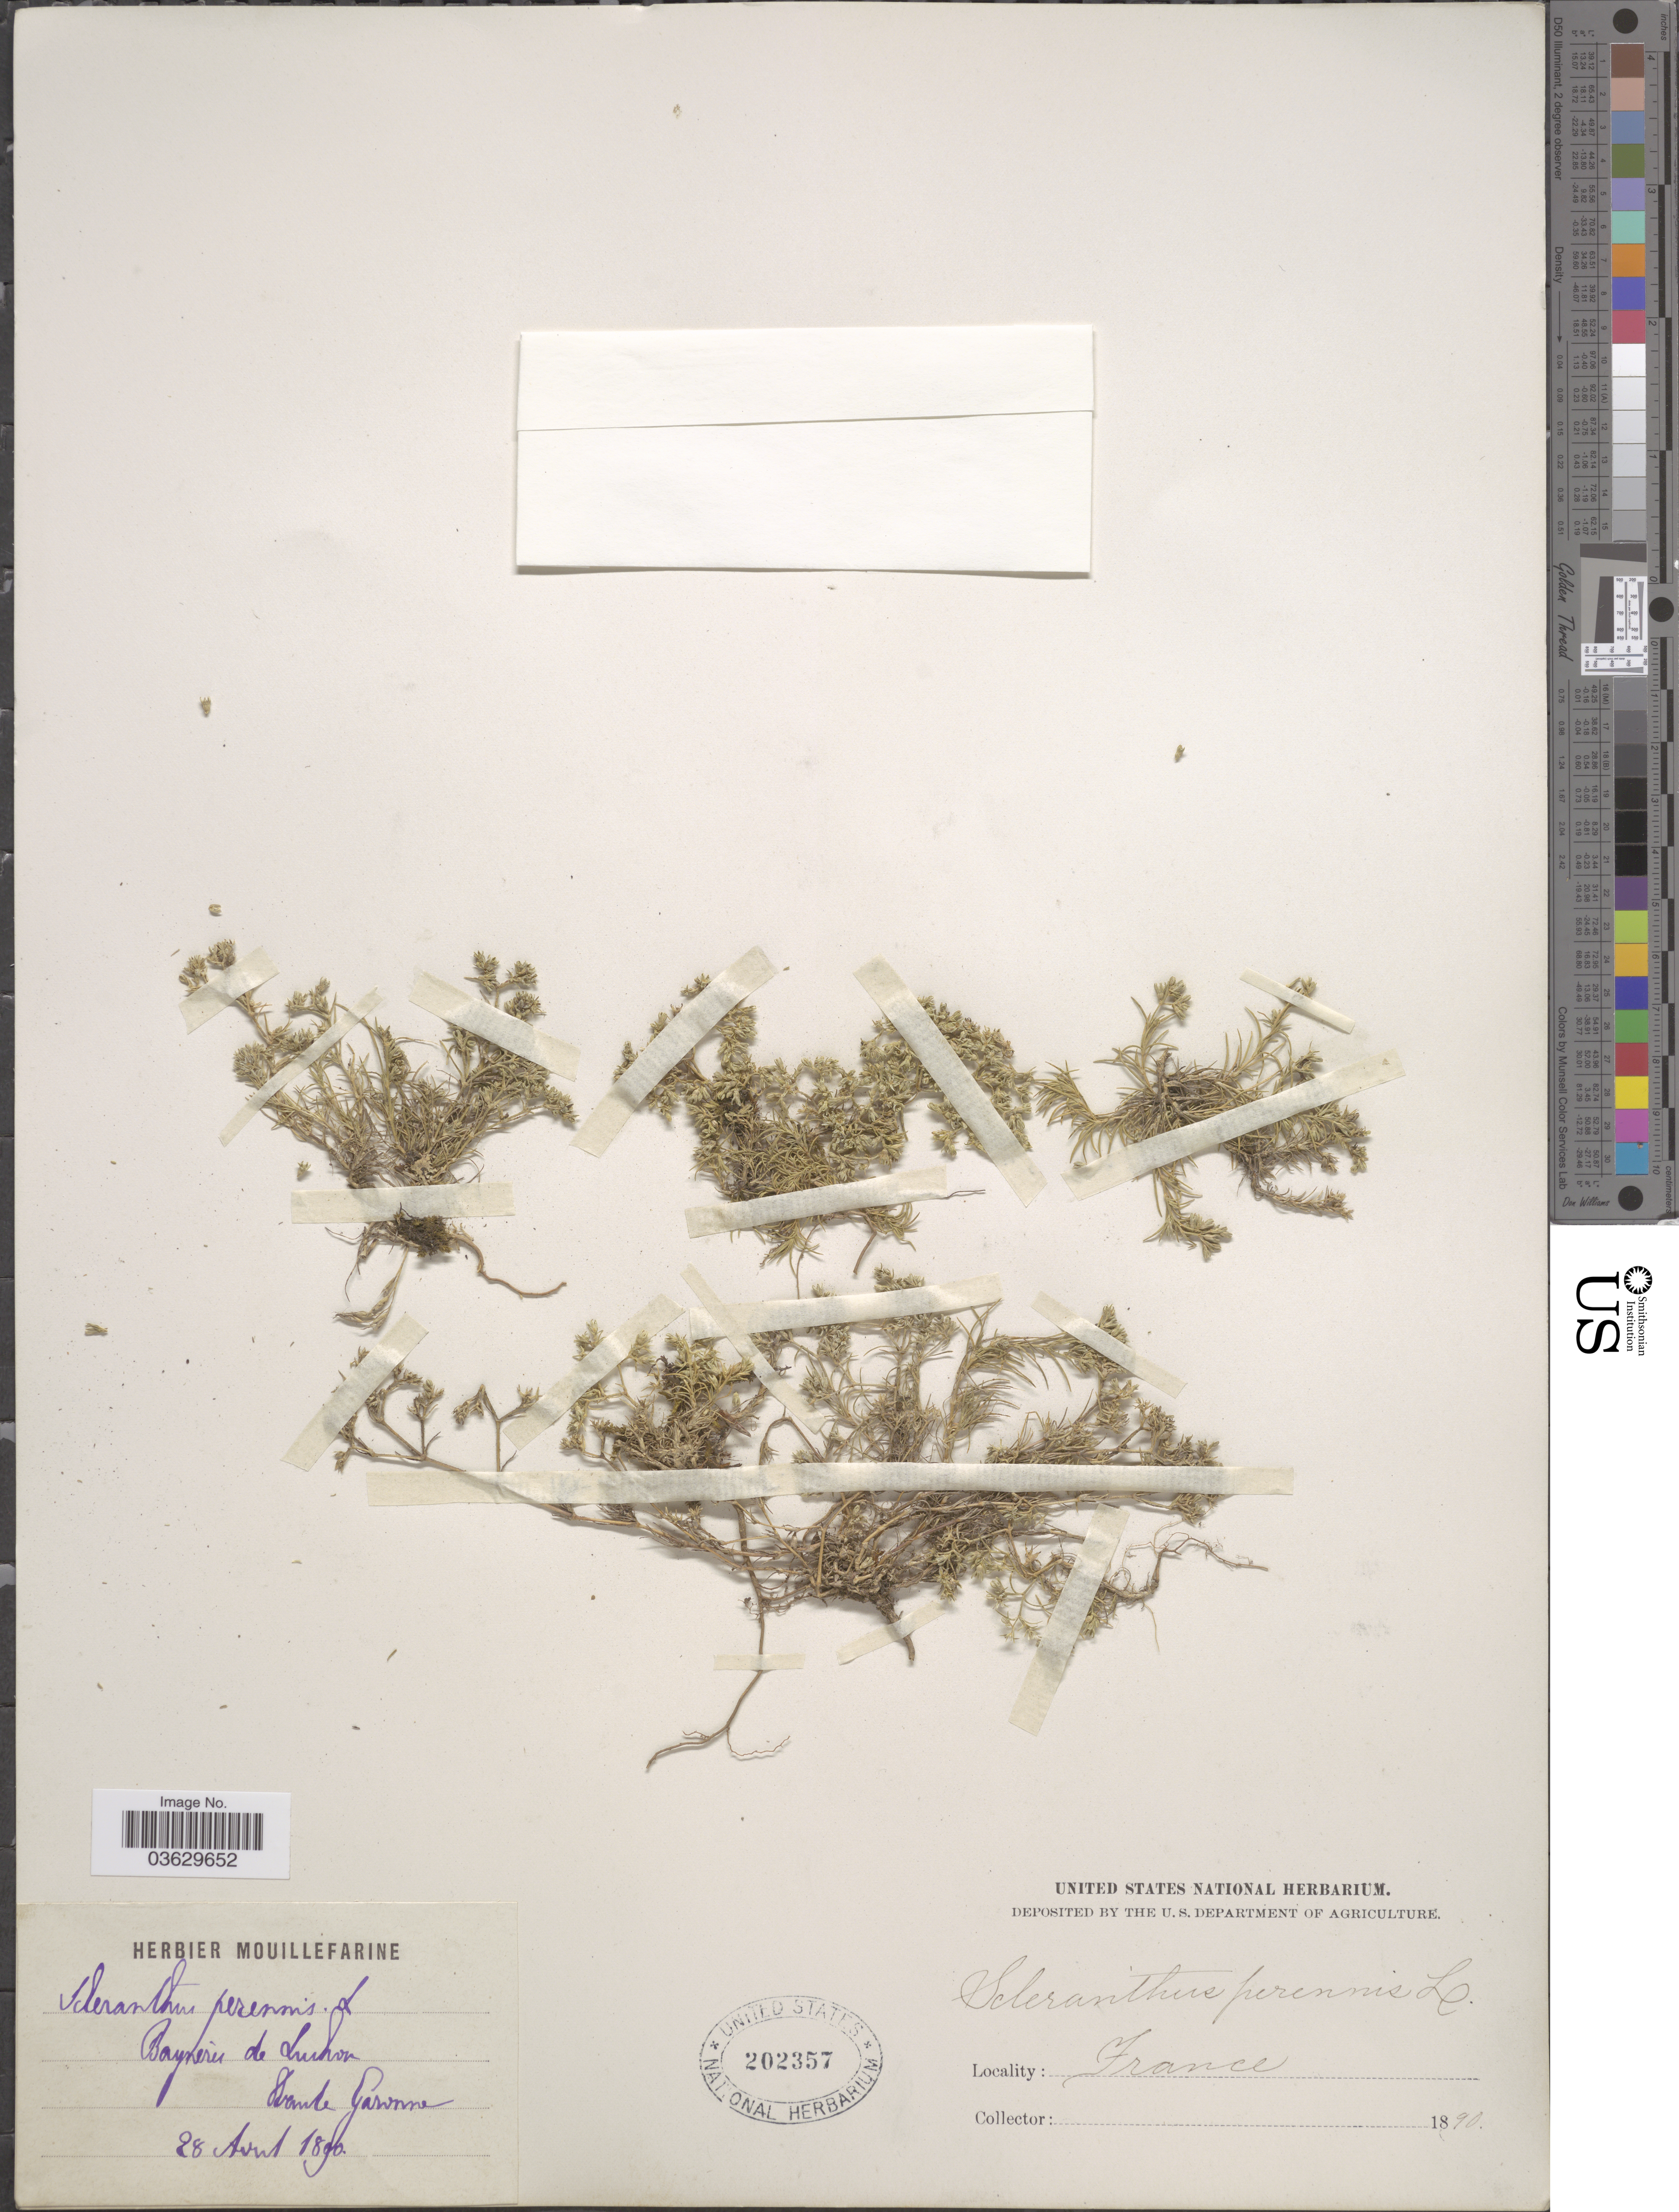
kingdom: Plantae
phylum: Tracheophyta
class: Magnoliopsida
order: Caryophyllales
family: Caryophyllaceae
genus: Scleranthus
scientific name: Scleranthus perennis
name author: L.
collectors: ex herb. Mouillefarine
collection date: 1890-08-28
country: France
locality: Bagneres de Luchon. Haute Garonne.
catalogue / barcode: US 202357